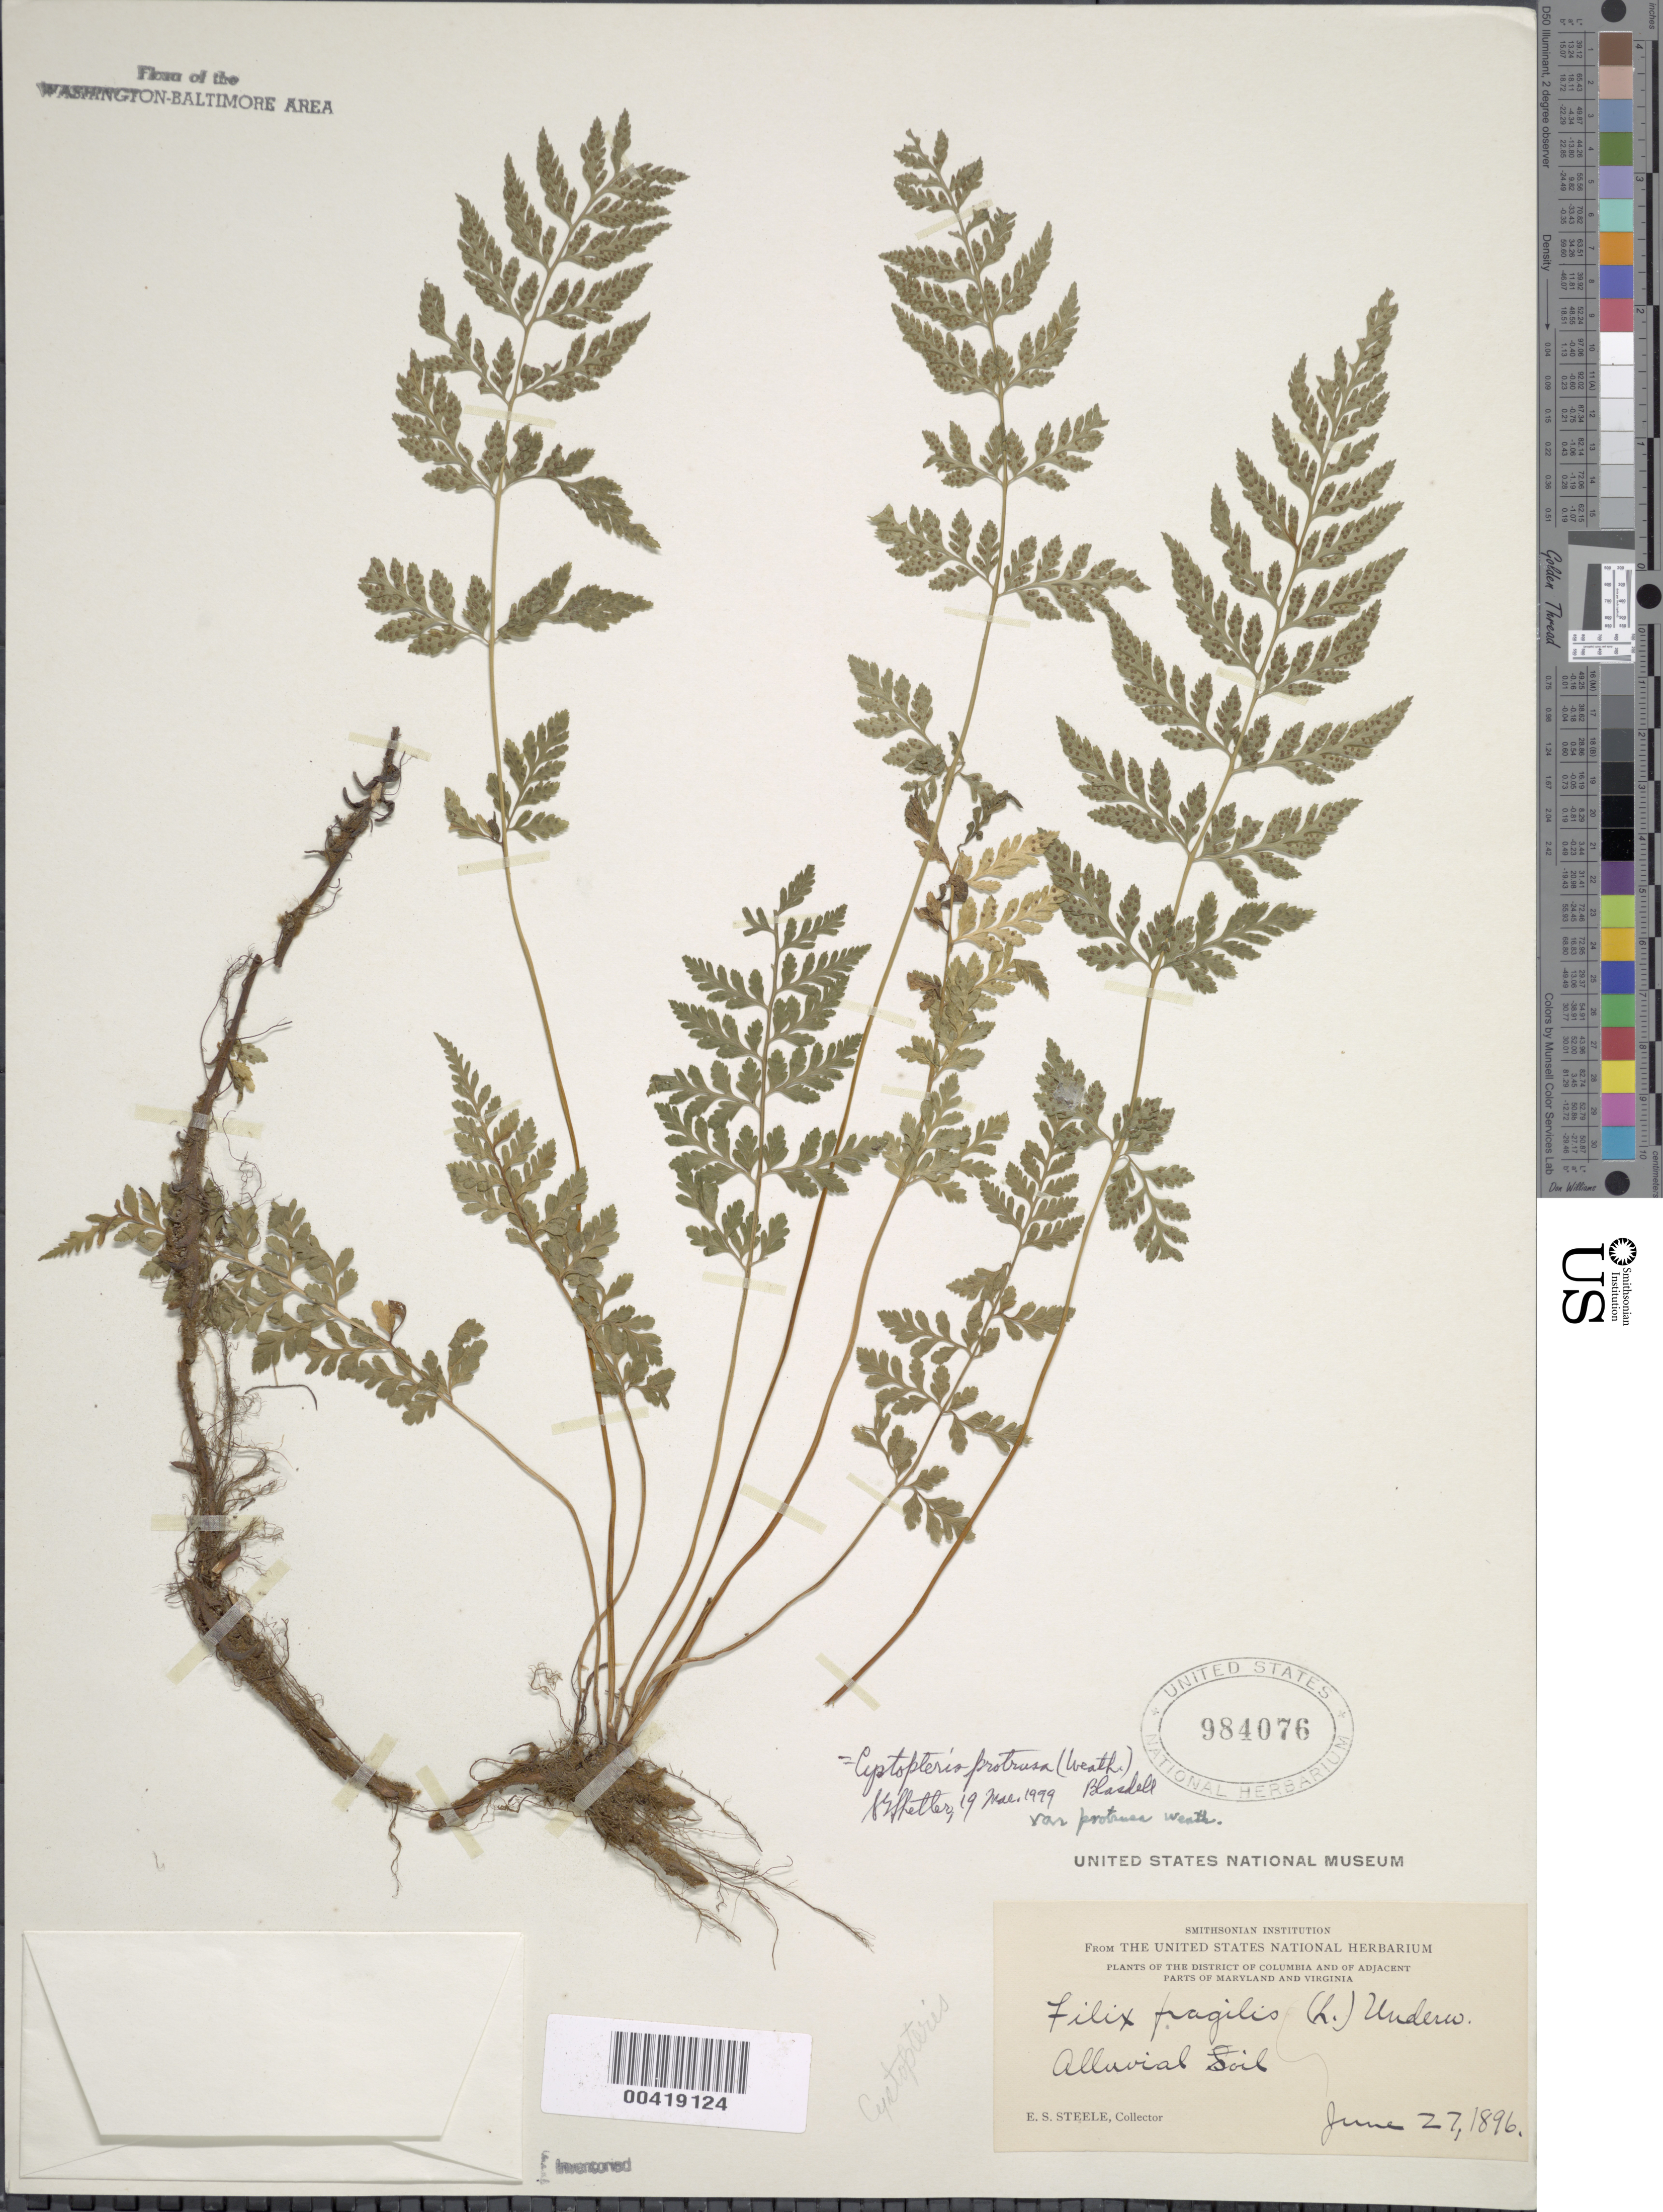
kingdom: Plantae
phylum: Tracheophyta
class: Polypodiopsida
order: Polypodiales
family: Cystopteridaceae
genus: Cystopteris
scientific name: Cystopteris utahensis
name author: Windham & Haufler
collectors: E. Steele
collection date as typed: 27 Jun 1896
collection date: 1896-06-27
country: United States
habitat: Alluvial soil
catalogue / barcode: US 984076